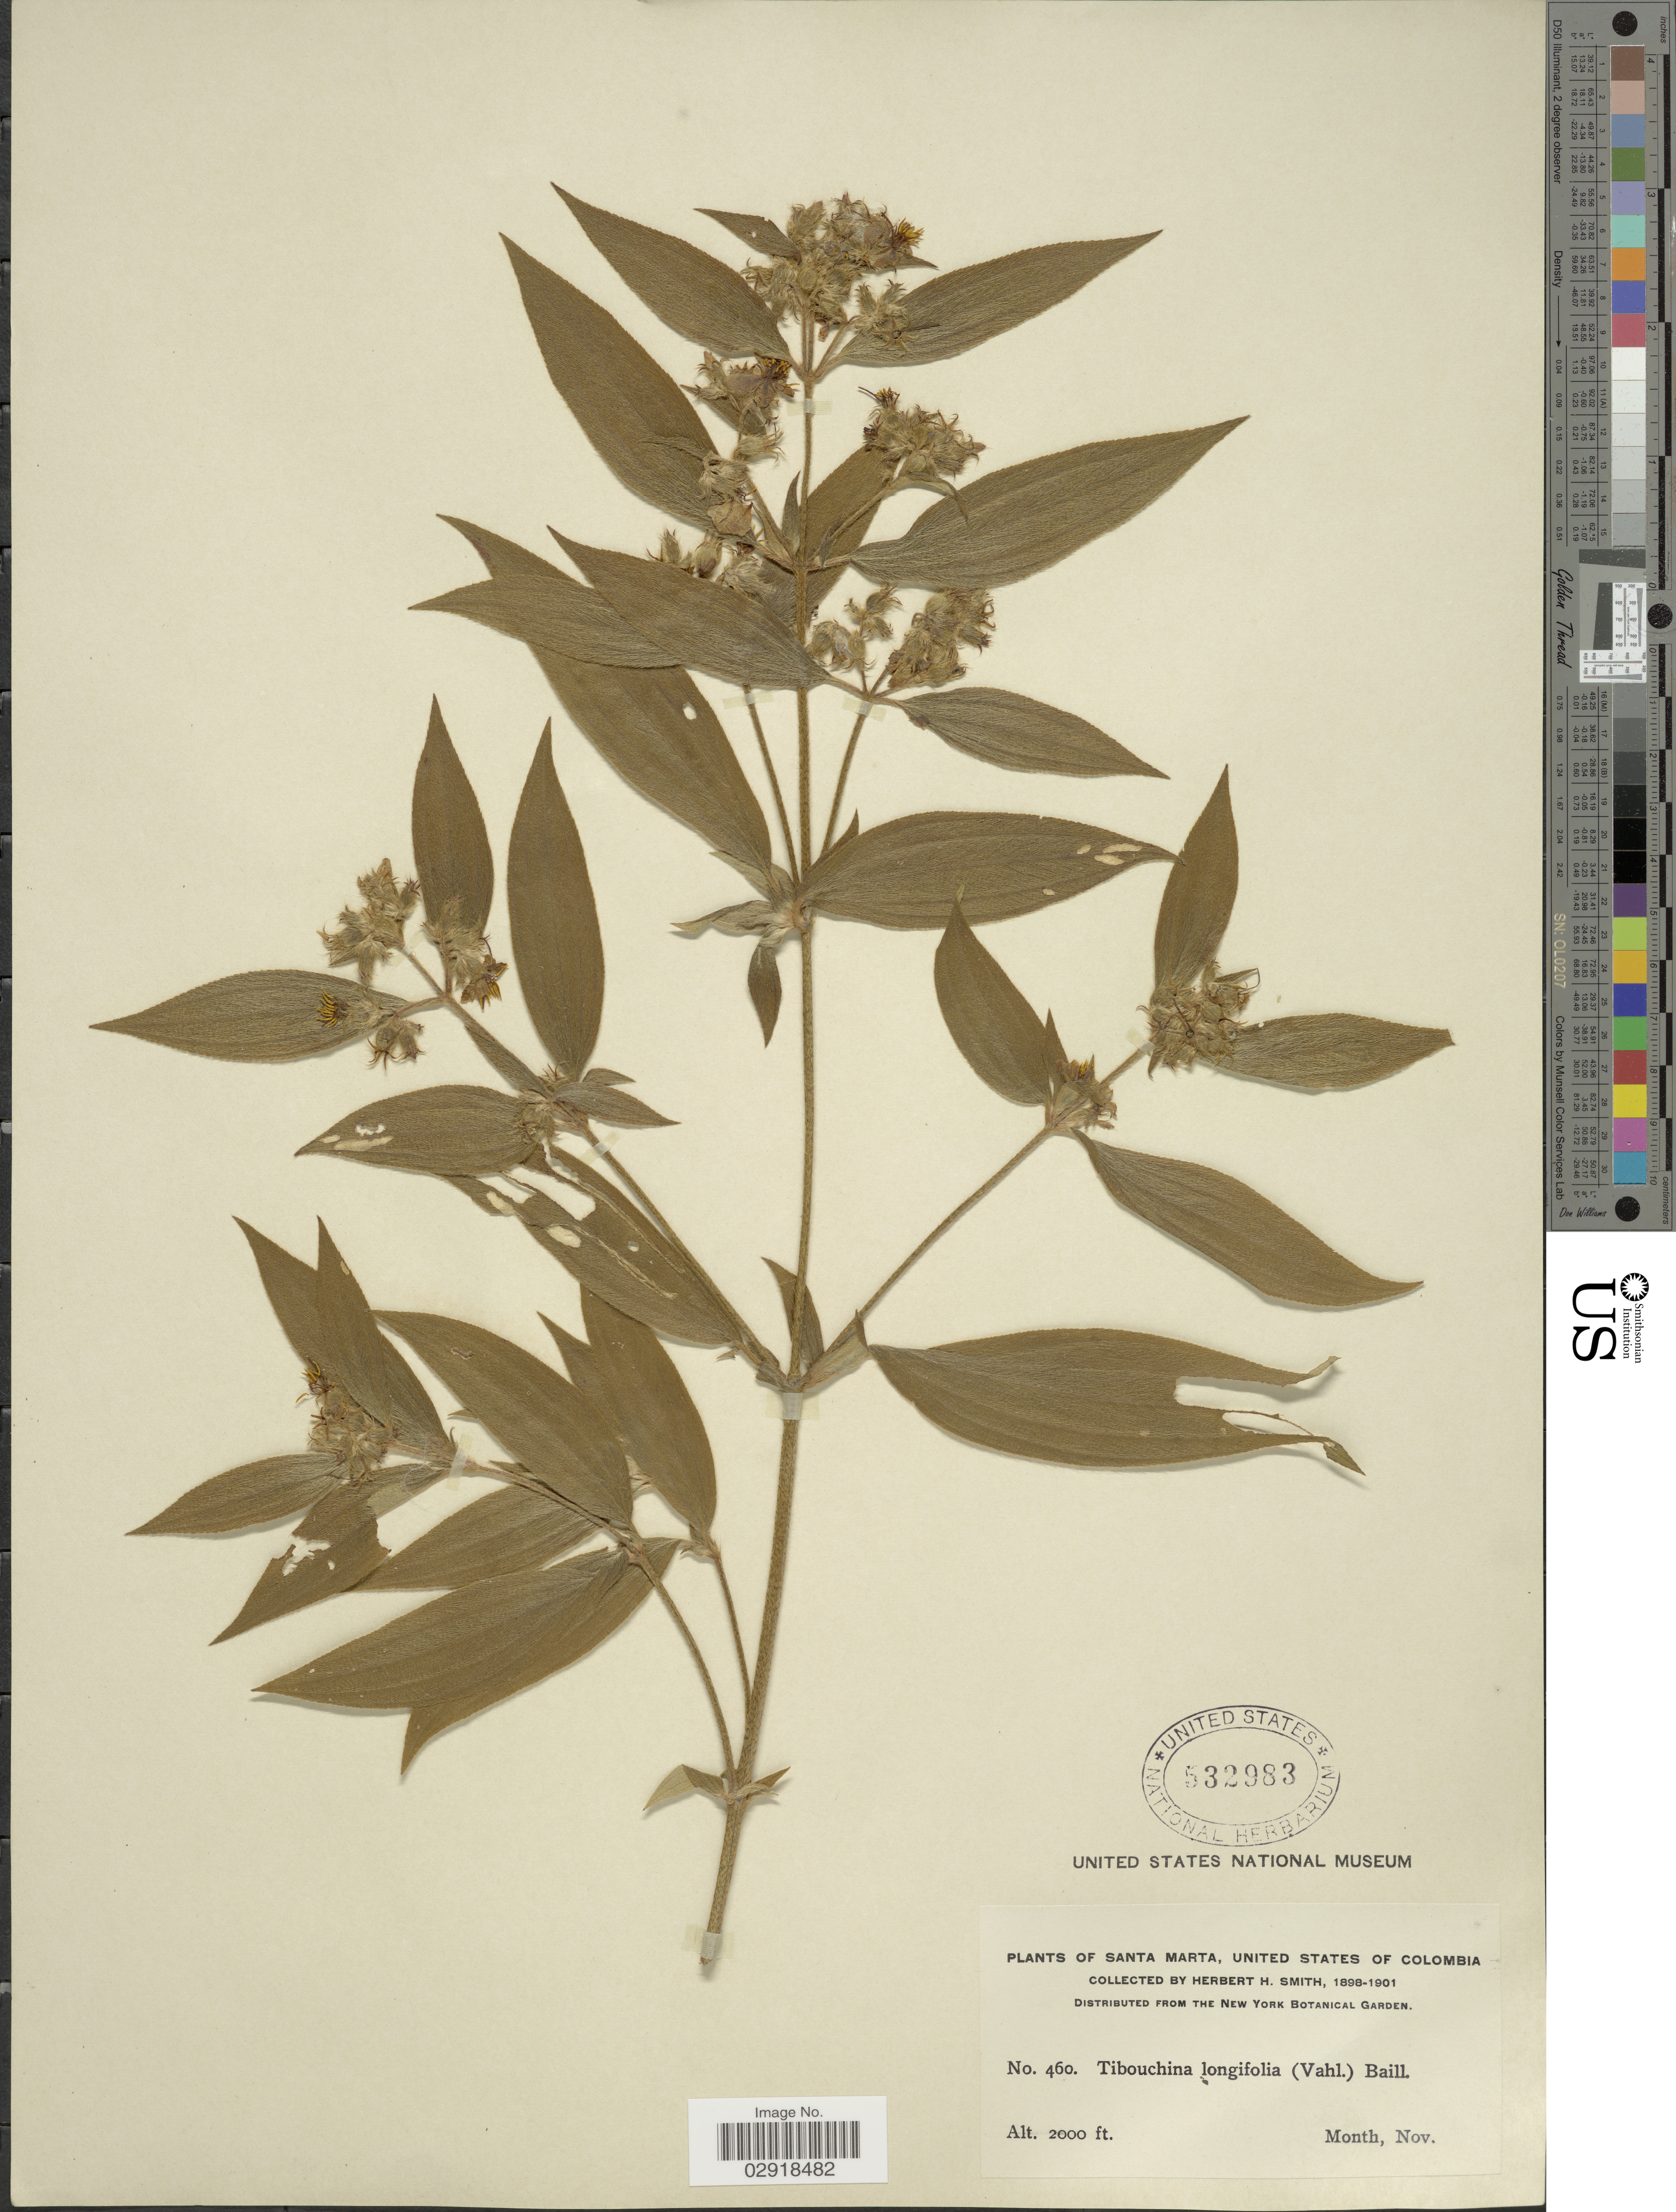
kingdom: Plantae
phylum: Tracheophyta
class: Magnoliopsida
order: Myrtales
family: Melastomataceae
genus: Chaetogastra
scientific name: Chaetogastra longifolia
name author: (Vahl) DC.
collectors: Herbert H. Smith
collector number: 460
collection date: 1898-11/1901-11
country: Colombia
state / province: Magdalena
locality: Santa Marta, United States of Colombia.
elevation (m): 610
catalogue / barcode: US 532983